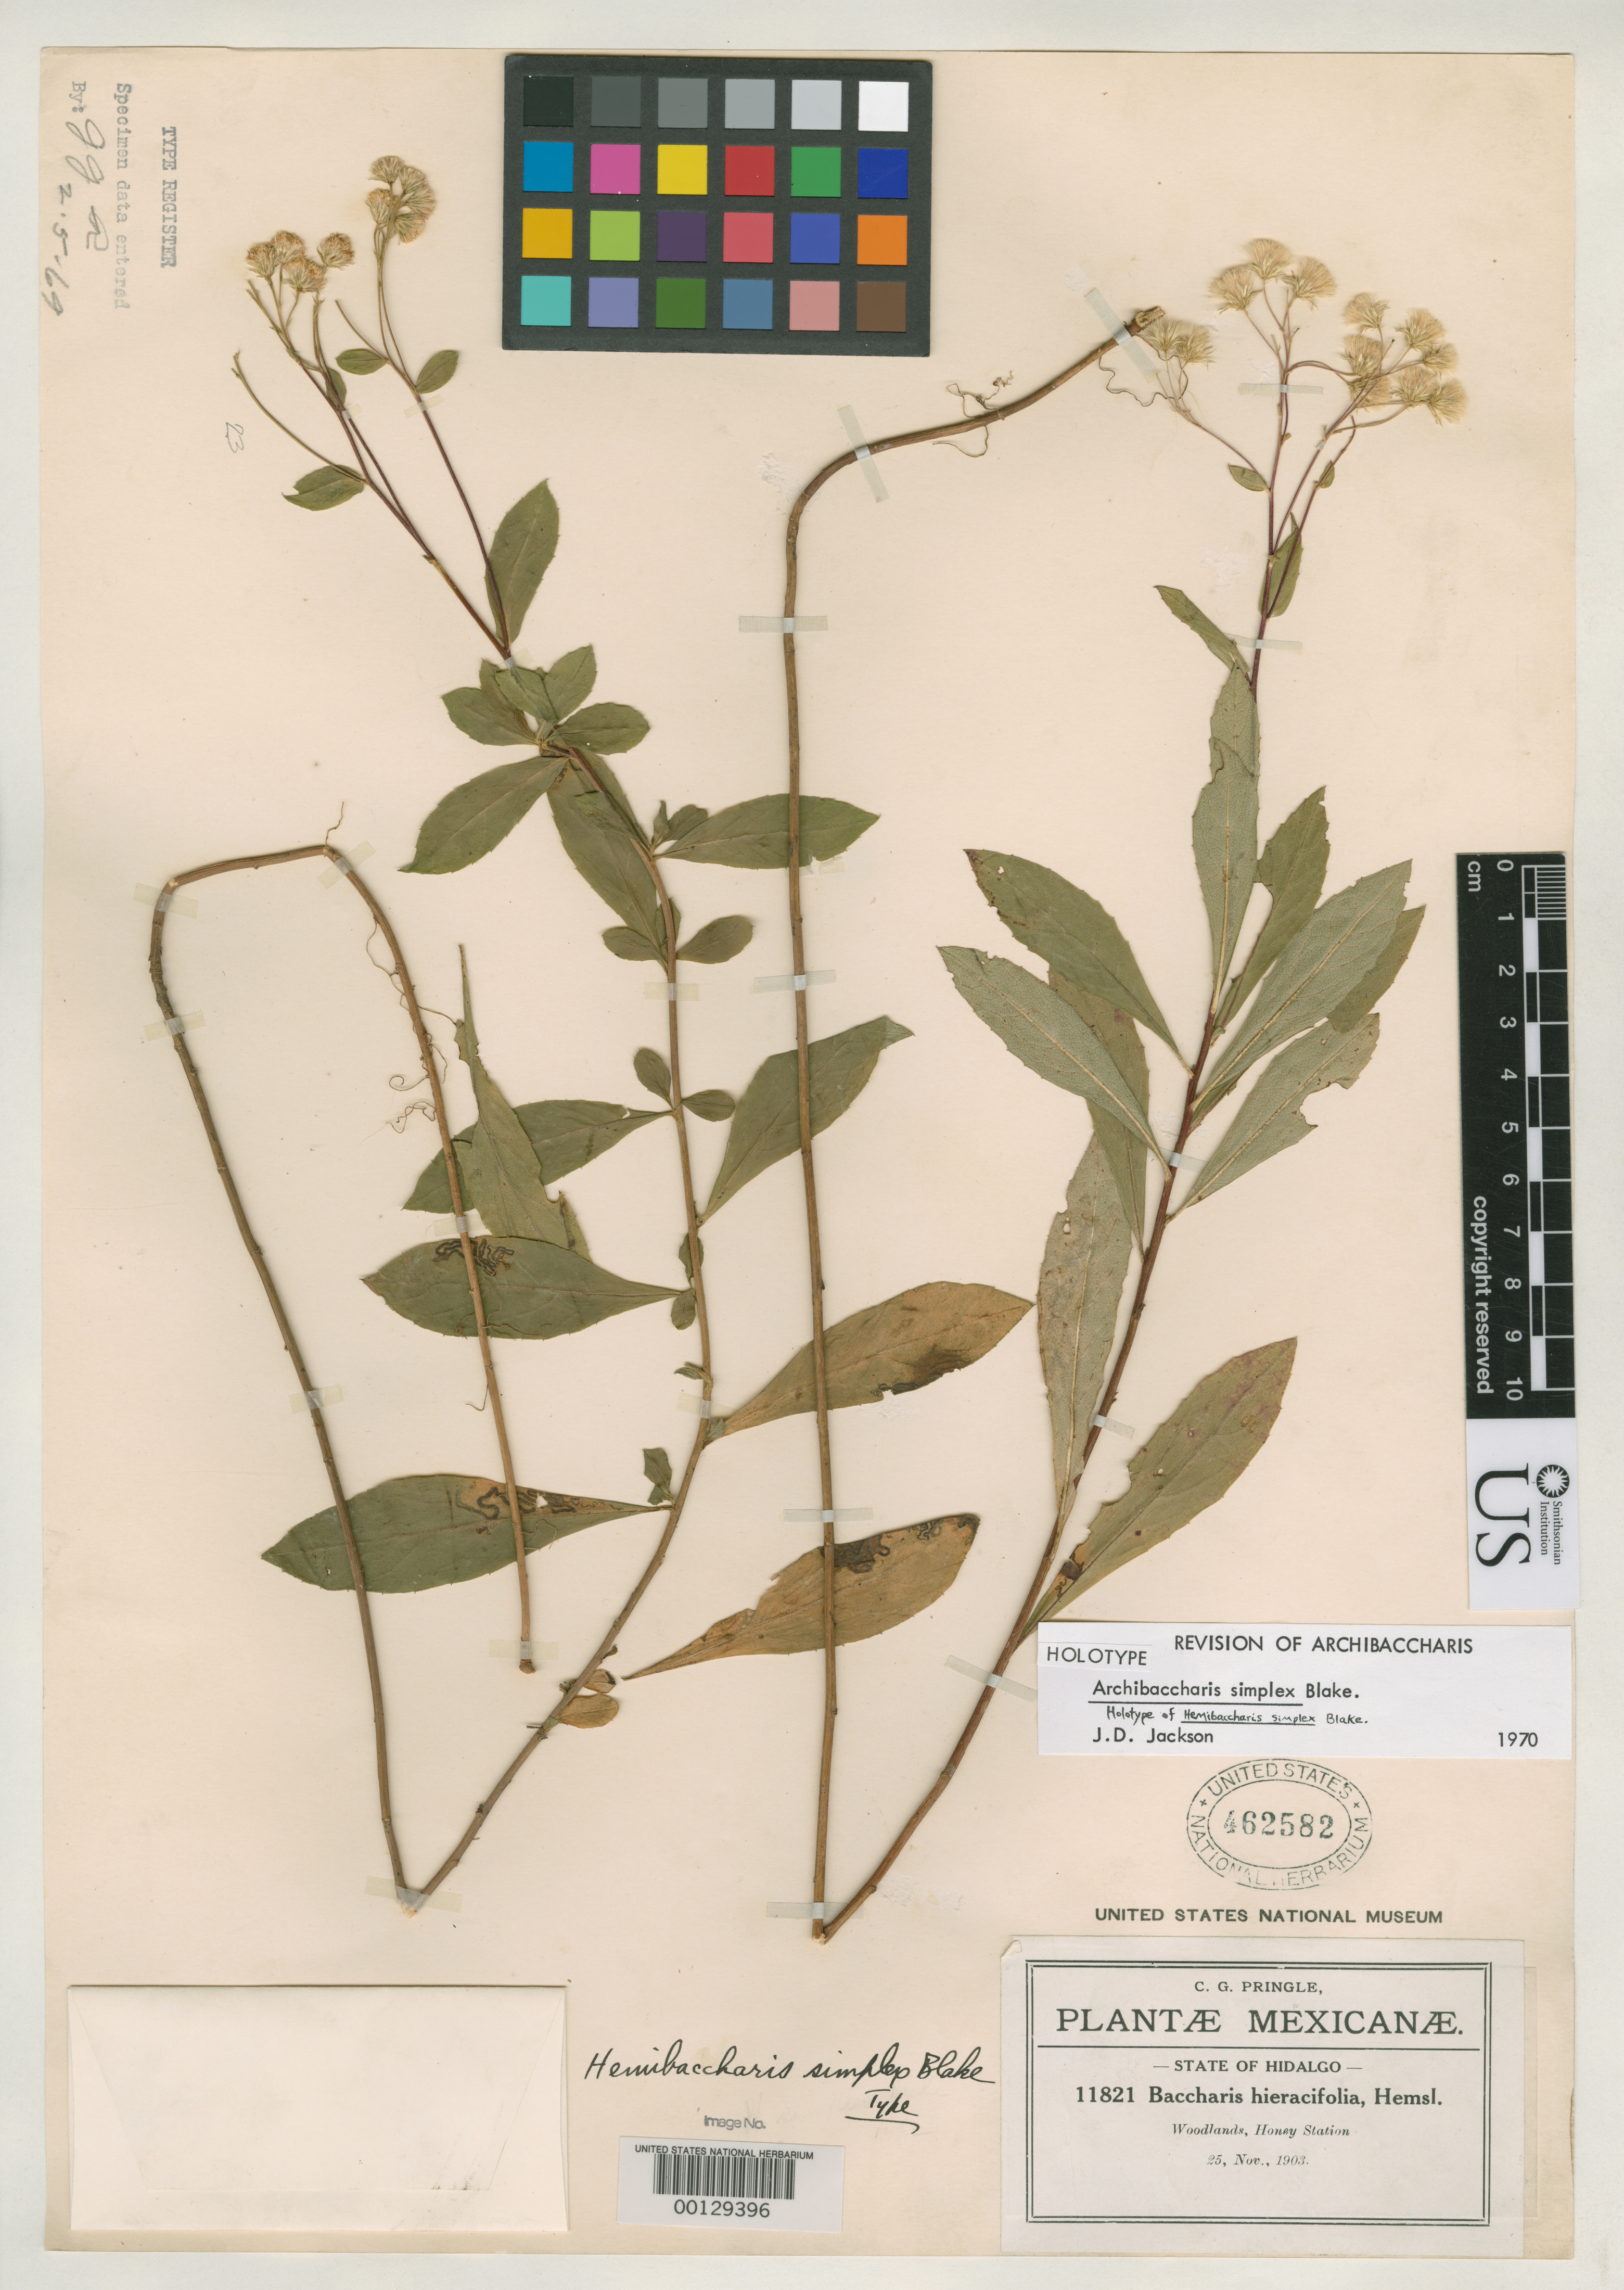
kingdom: Plantae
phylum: Tracheophyta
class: Magnoliopsida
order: Asterales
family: Asteraceae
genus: Hemibaccharis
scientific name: Hemibaccharis simplex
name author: S.F. Blake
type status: Holotype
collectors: C. G. Pringle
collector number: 11821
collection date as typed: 25 Nov 1903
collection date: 1903-11-25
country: Mexico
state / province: Hidalgo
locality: Honey Station.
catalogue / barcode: US 462582